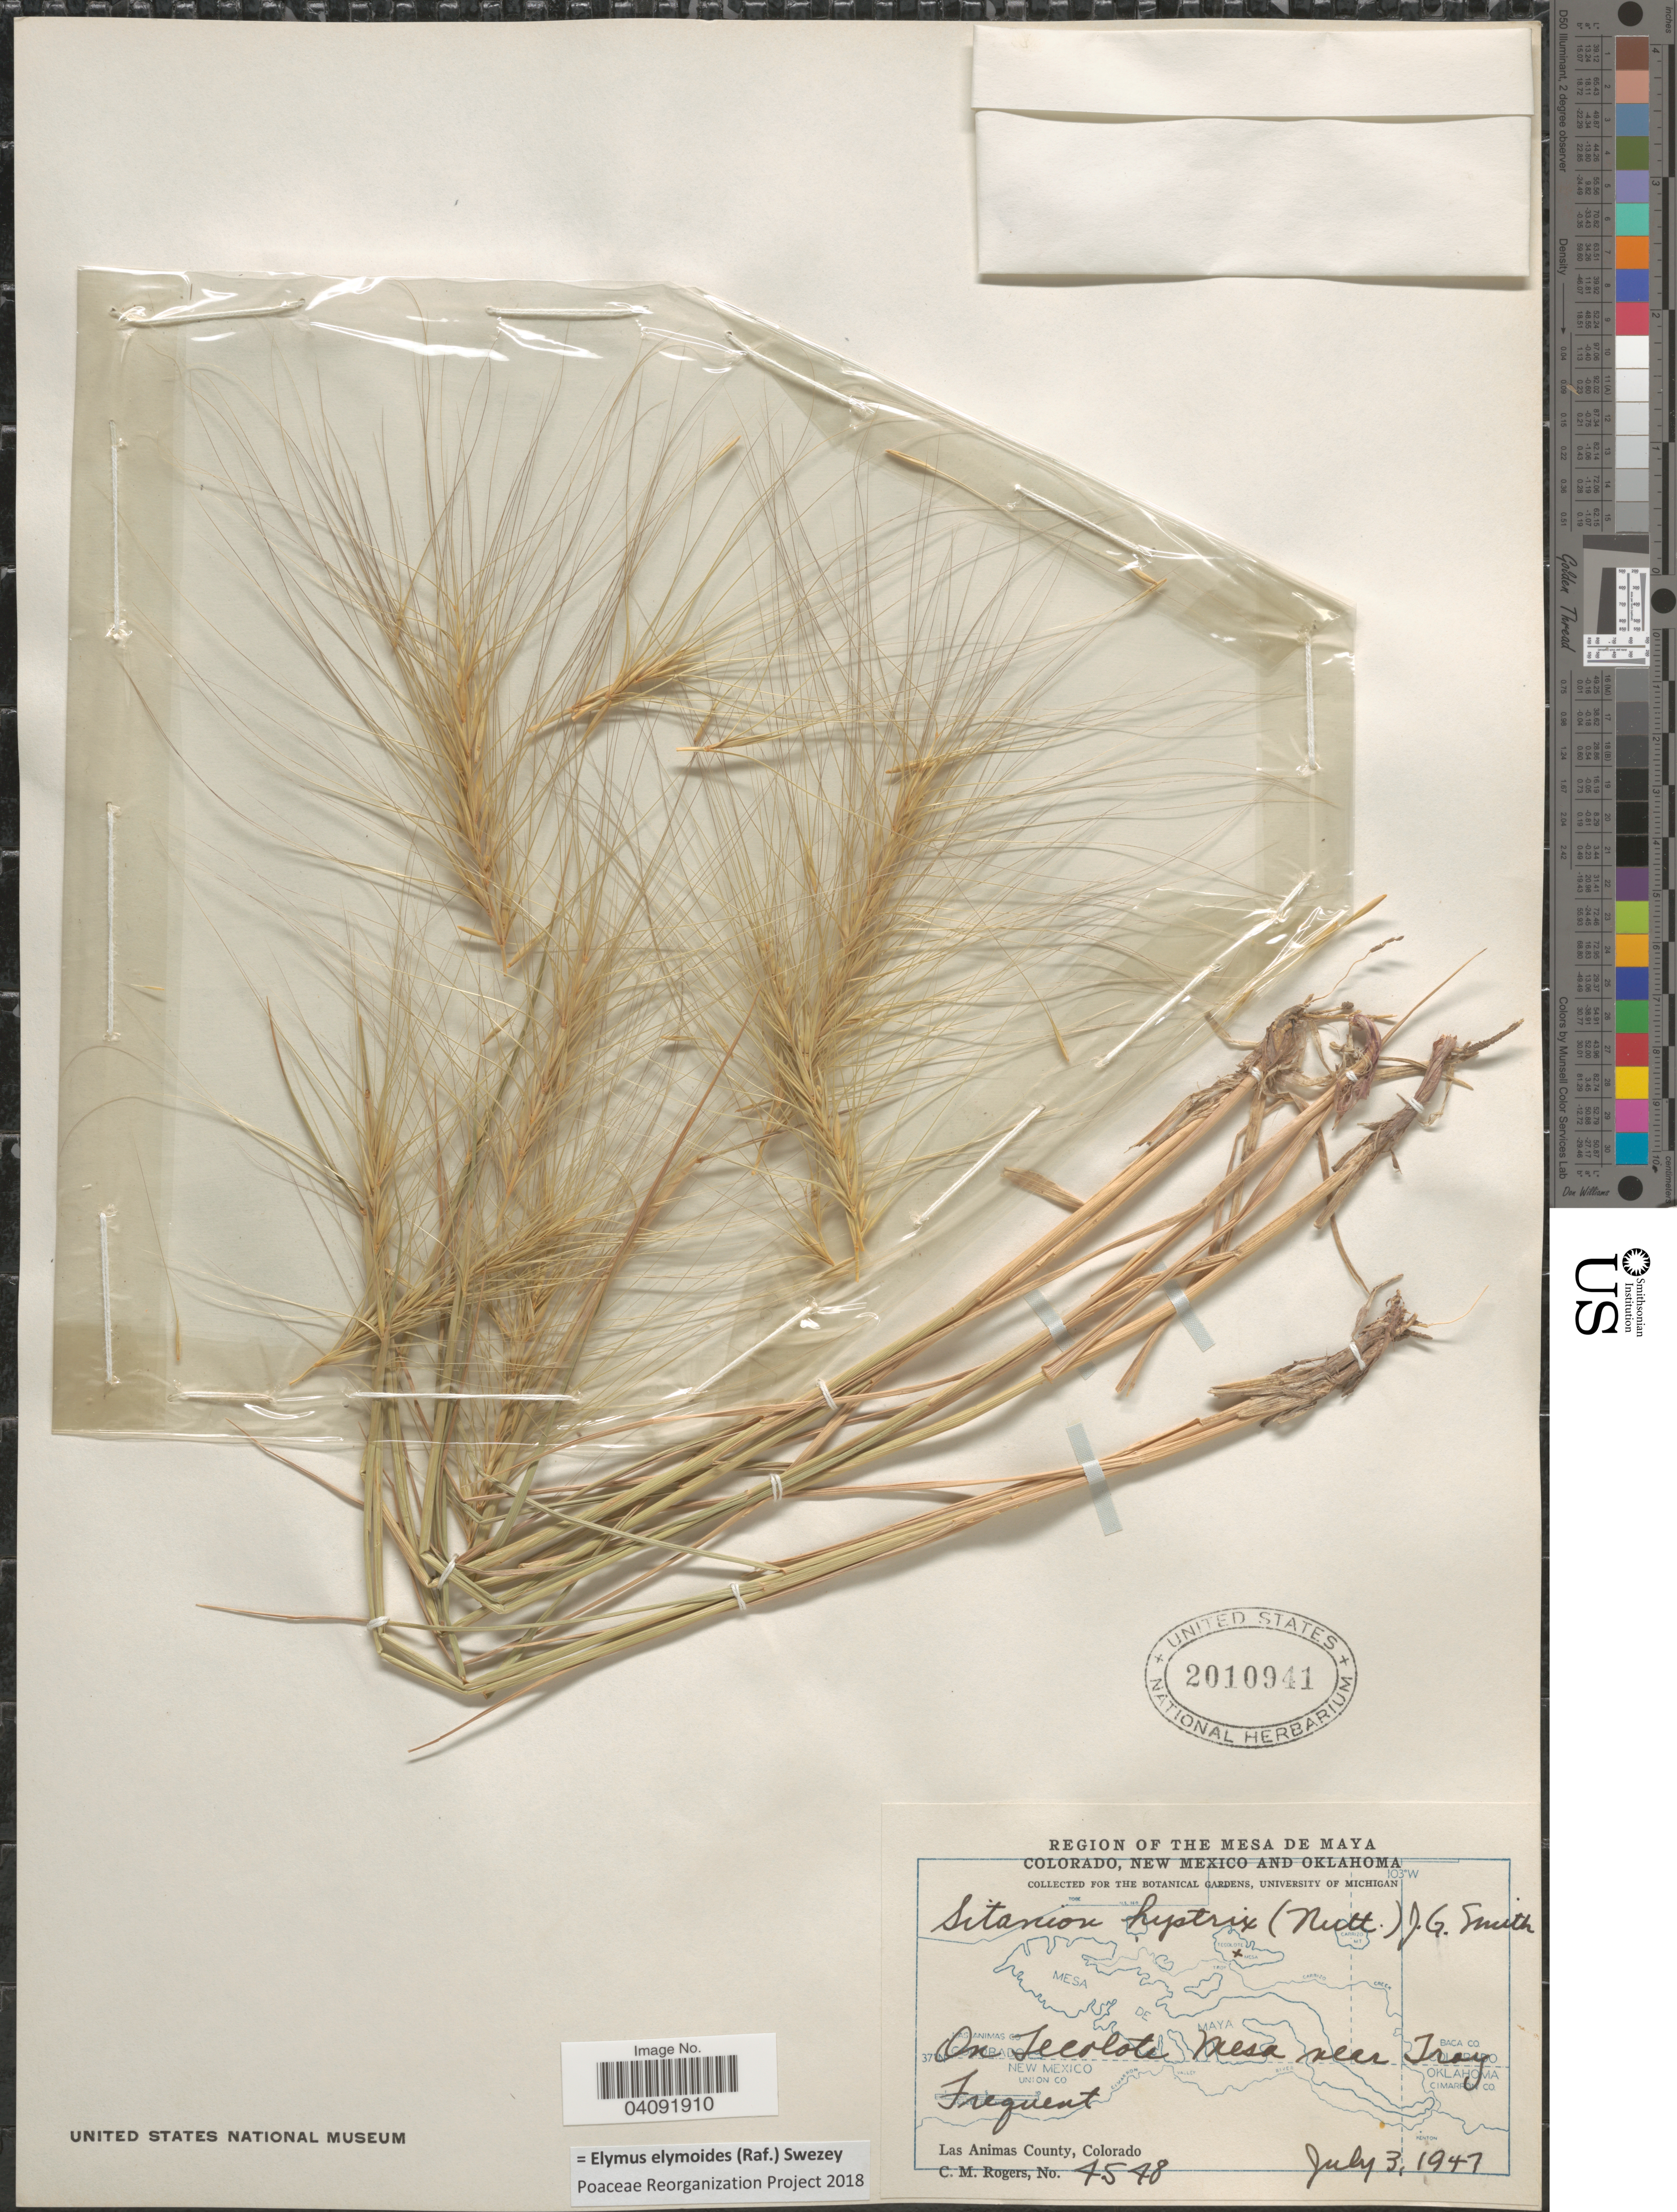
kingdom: Plantae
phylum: Tracheophyta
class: Liliopsida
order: Poales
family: Poaceae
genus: Elymus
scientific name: Elymus elymoides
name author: (Raf.) Swezey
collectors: C. M. Rogers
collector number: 4548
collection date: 1947-07-03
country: United States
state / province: Colorado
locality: Region of the Mesa de Maya. On Tecolote Mesa near Troy. Frequent. Las Animas County.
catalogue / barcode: US 2010941